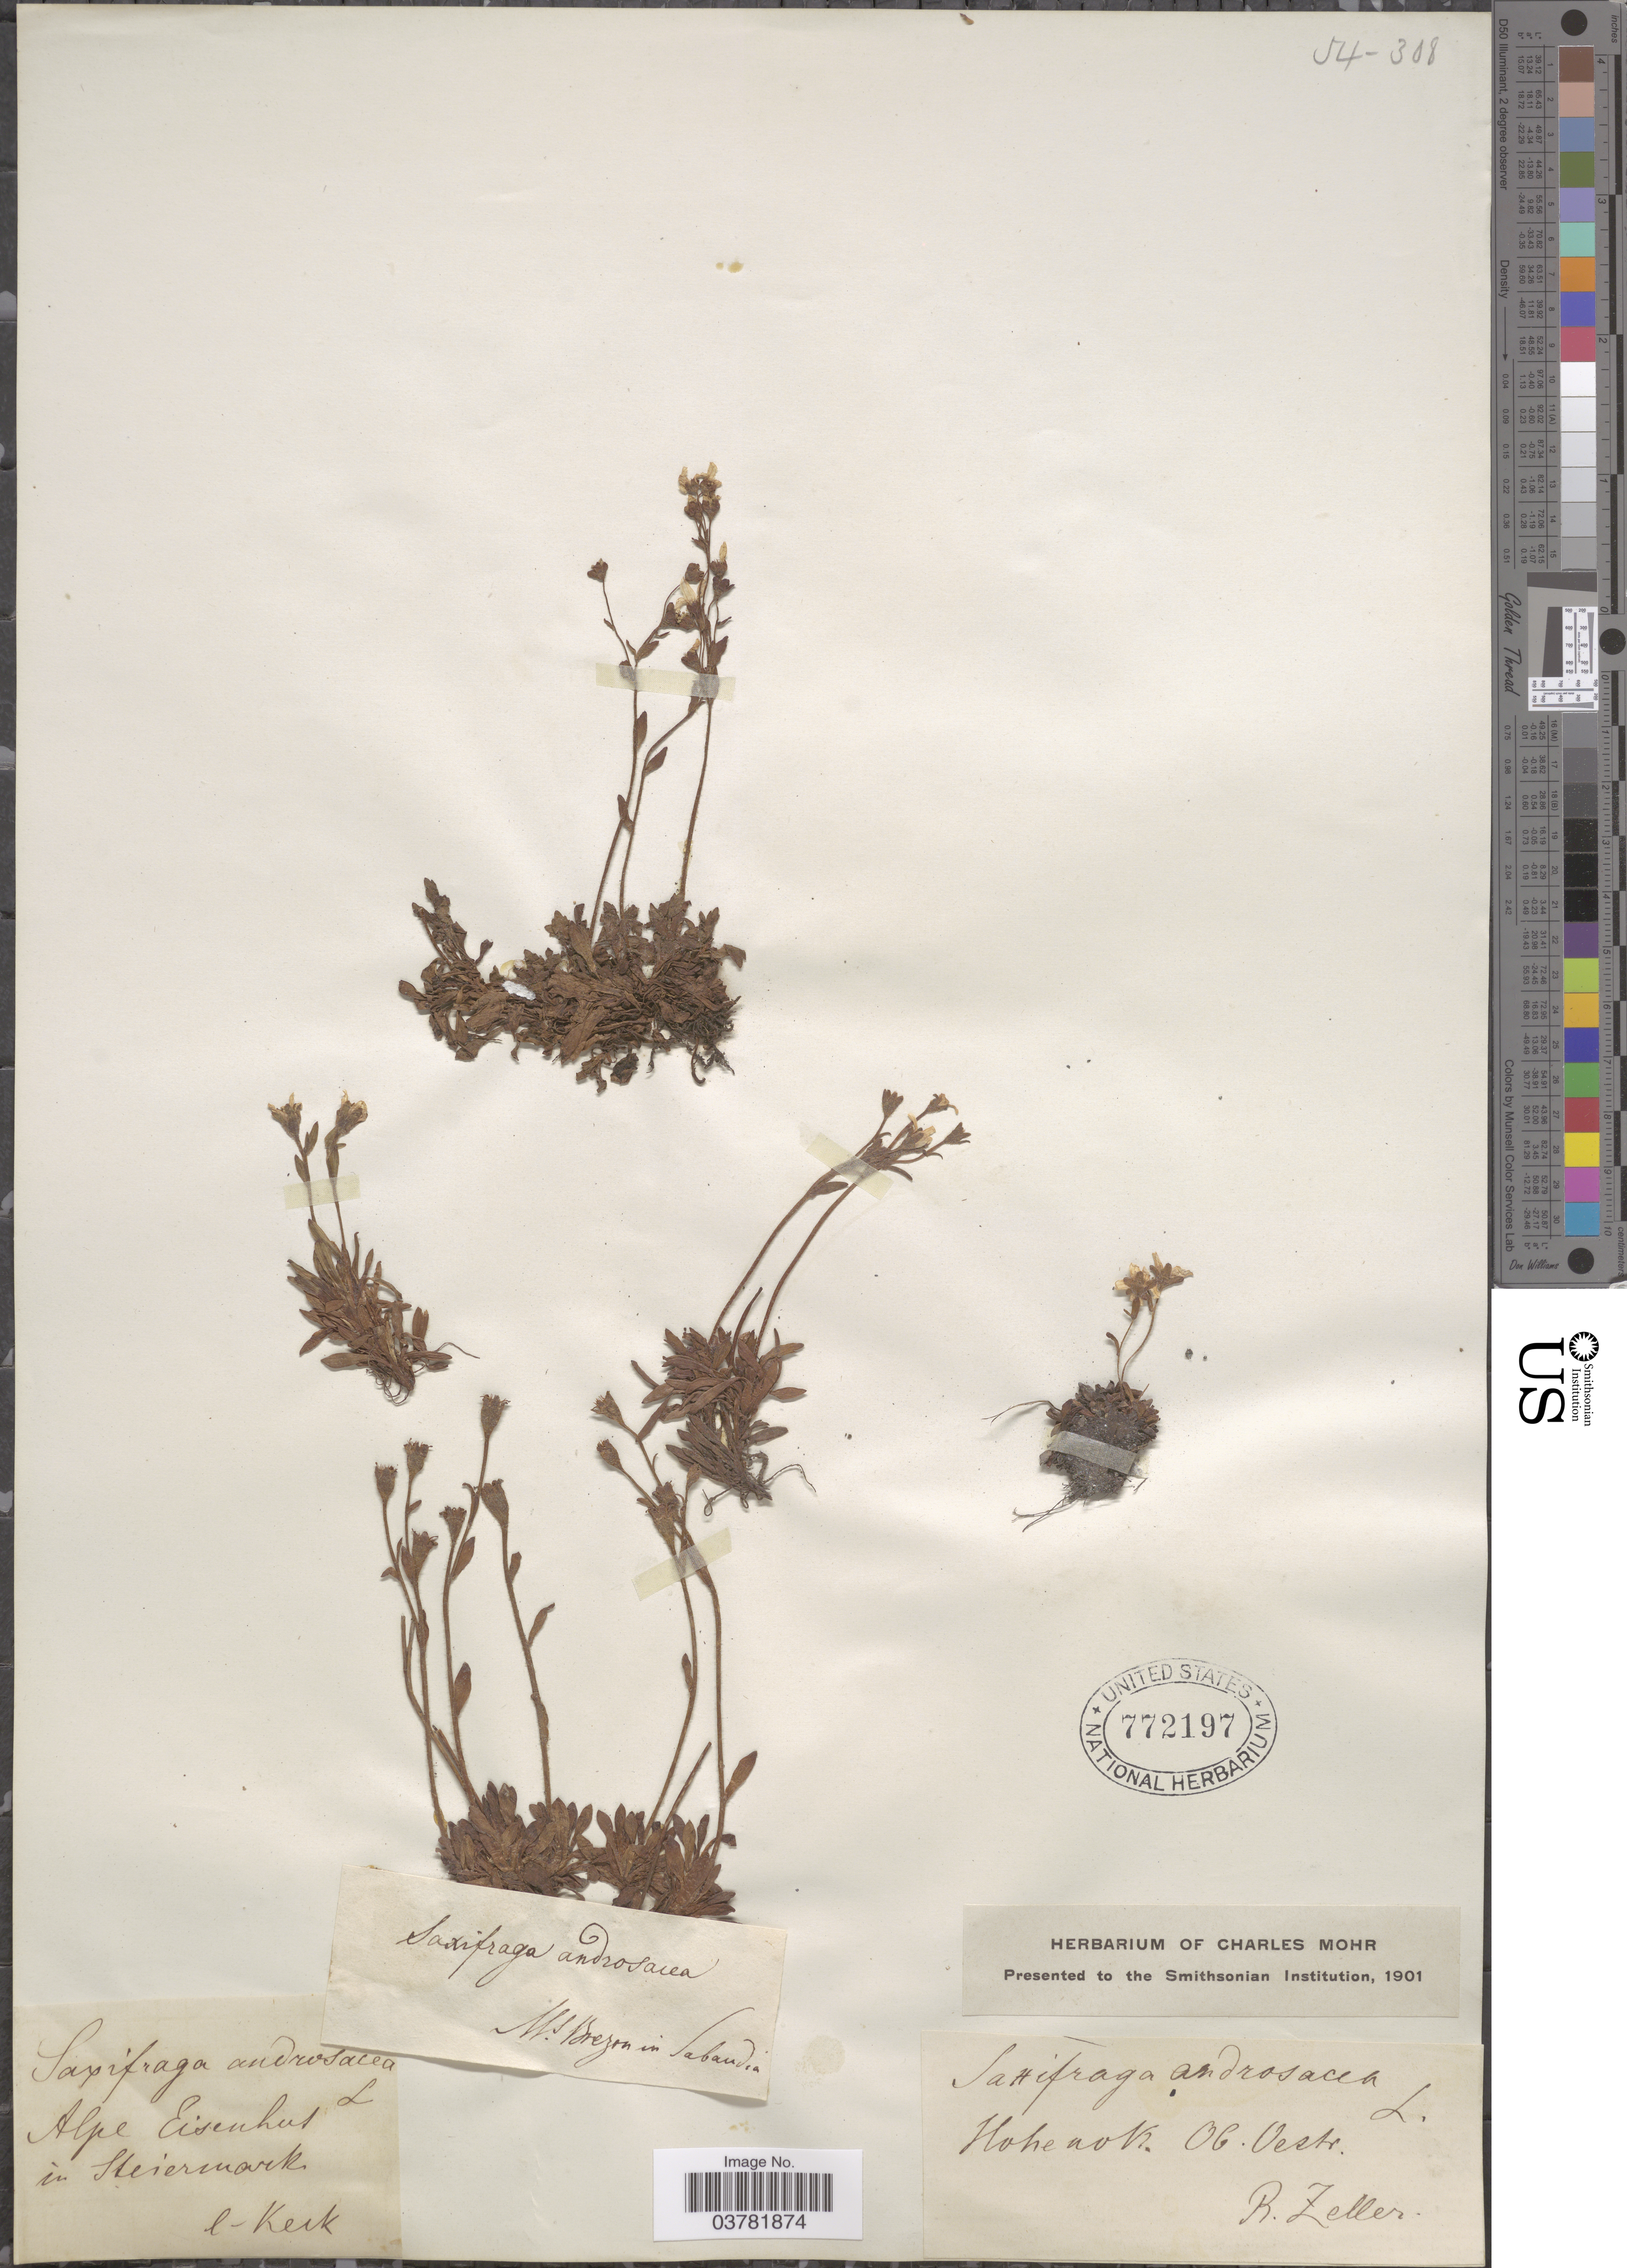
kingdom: Plantae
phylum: Tracheophyta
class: Magnoliopsida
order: Saxifragales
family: Saxifragaceae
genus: Saxifraga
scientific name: Saxifraga androsacea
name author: L.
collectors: R. Zeller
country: Germany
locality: Hohenok, Ob. Oestr.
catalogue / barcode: US 772197